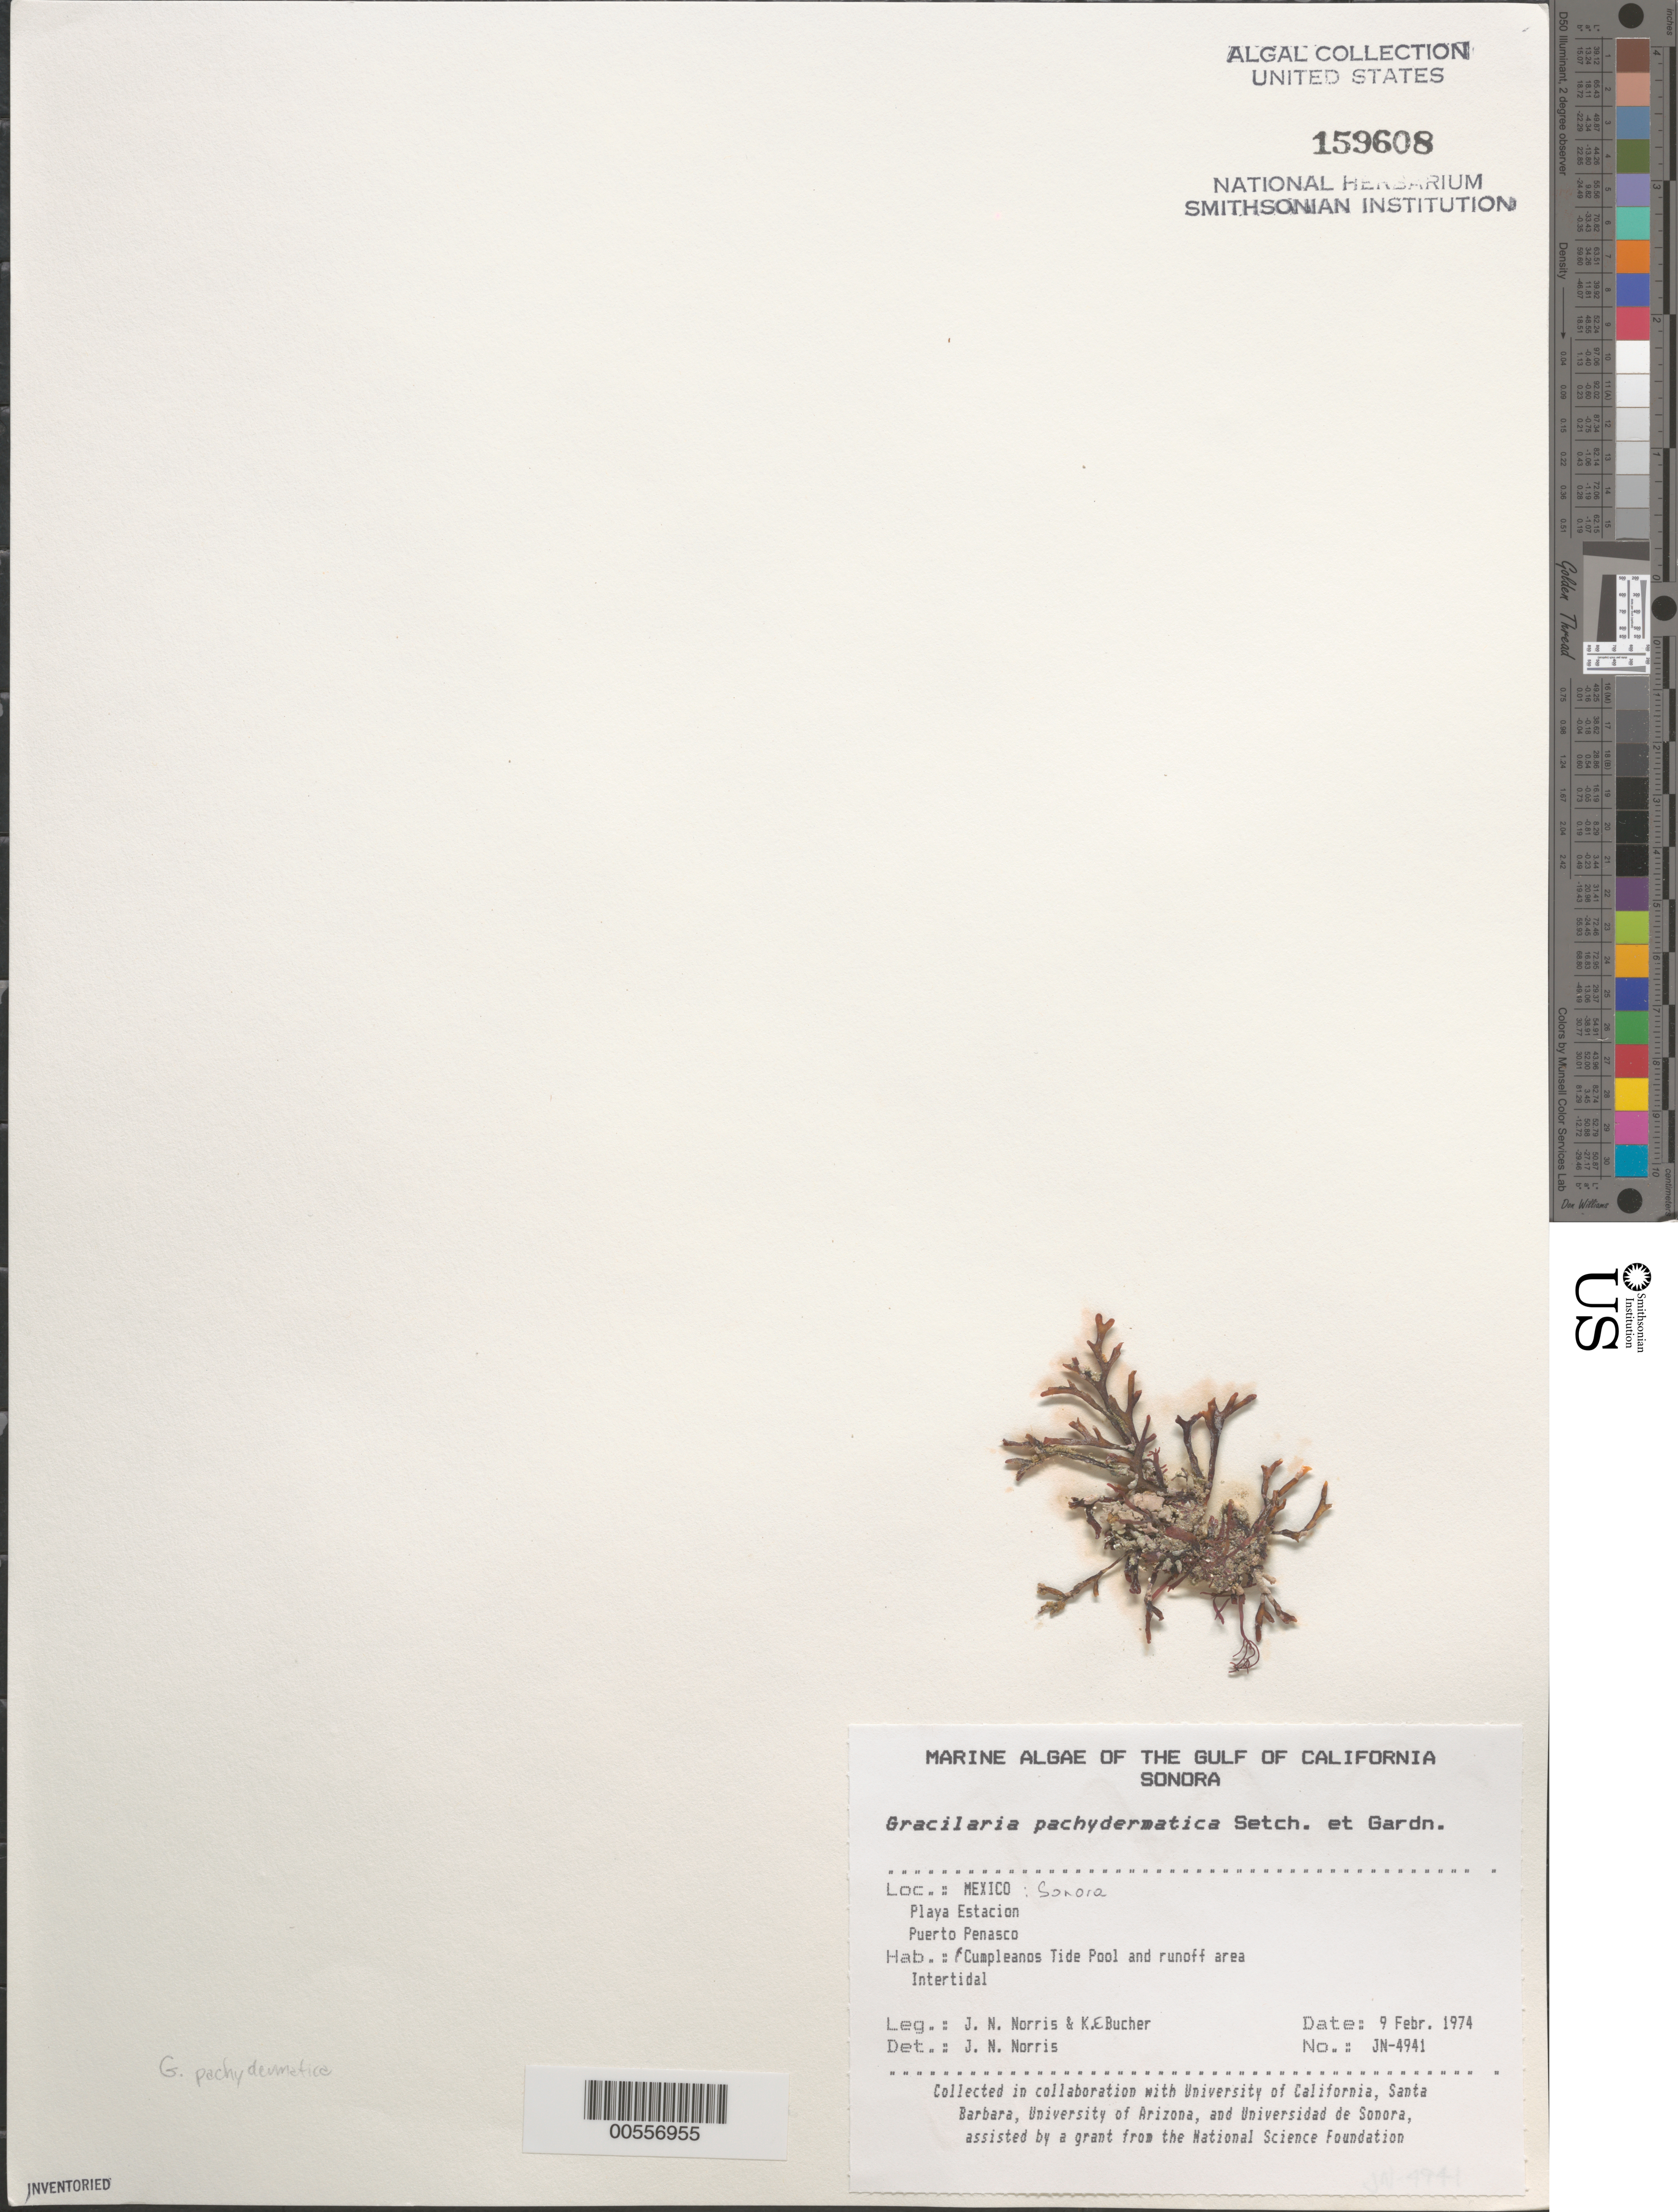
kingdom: Plantae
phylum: Rhodophyta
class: Florideophyceae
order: Gracilariales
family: Gracilariaceae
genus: Gracilaria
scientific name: Gracilaria pachydermatica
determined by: Norris, James N.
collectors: J. N. Norris & K. E. Bucher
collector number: JN-4941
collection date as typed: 09 Feb 1974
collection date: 1974-02-09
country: Mexico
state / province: Sonora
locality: Playa Estacion, Puerto Penasco, Cumpleanos tide pool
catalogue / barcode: US 159608